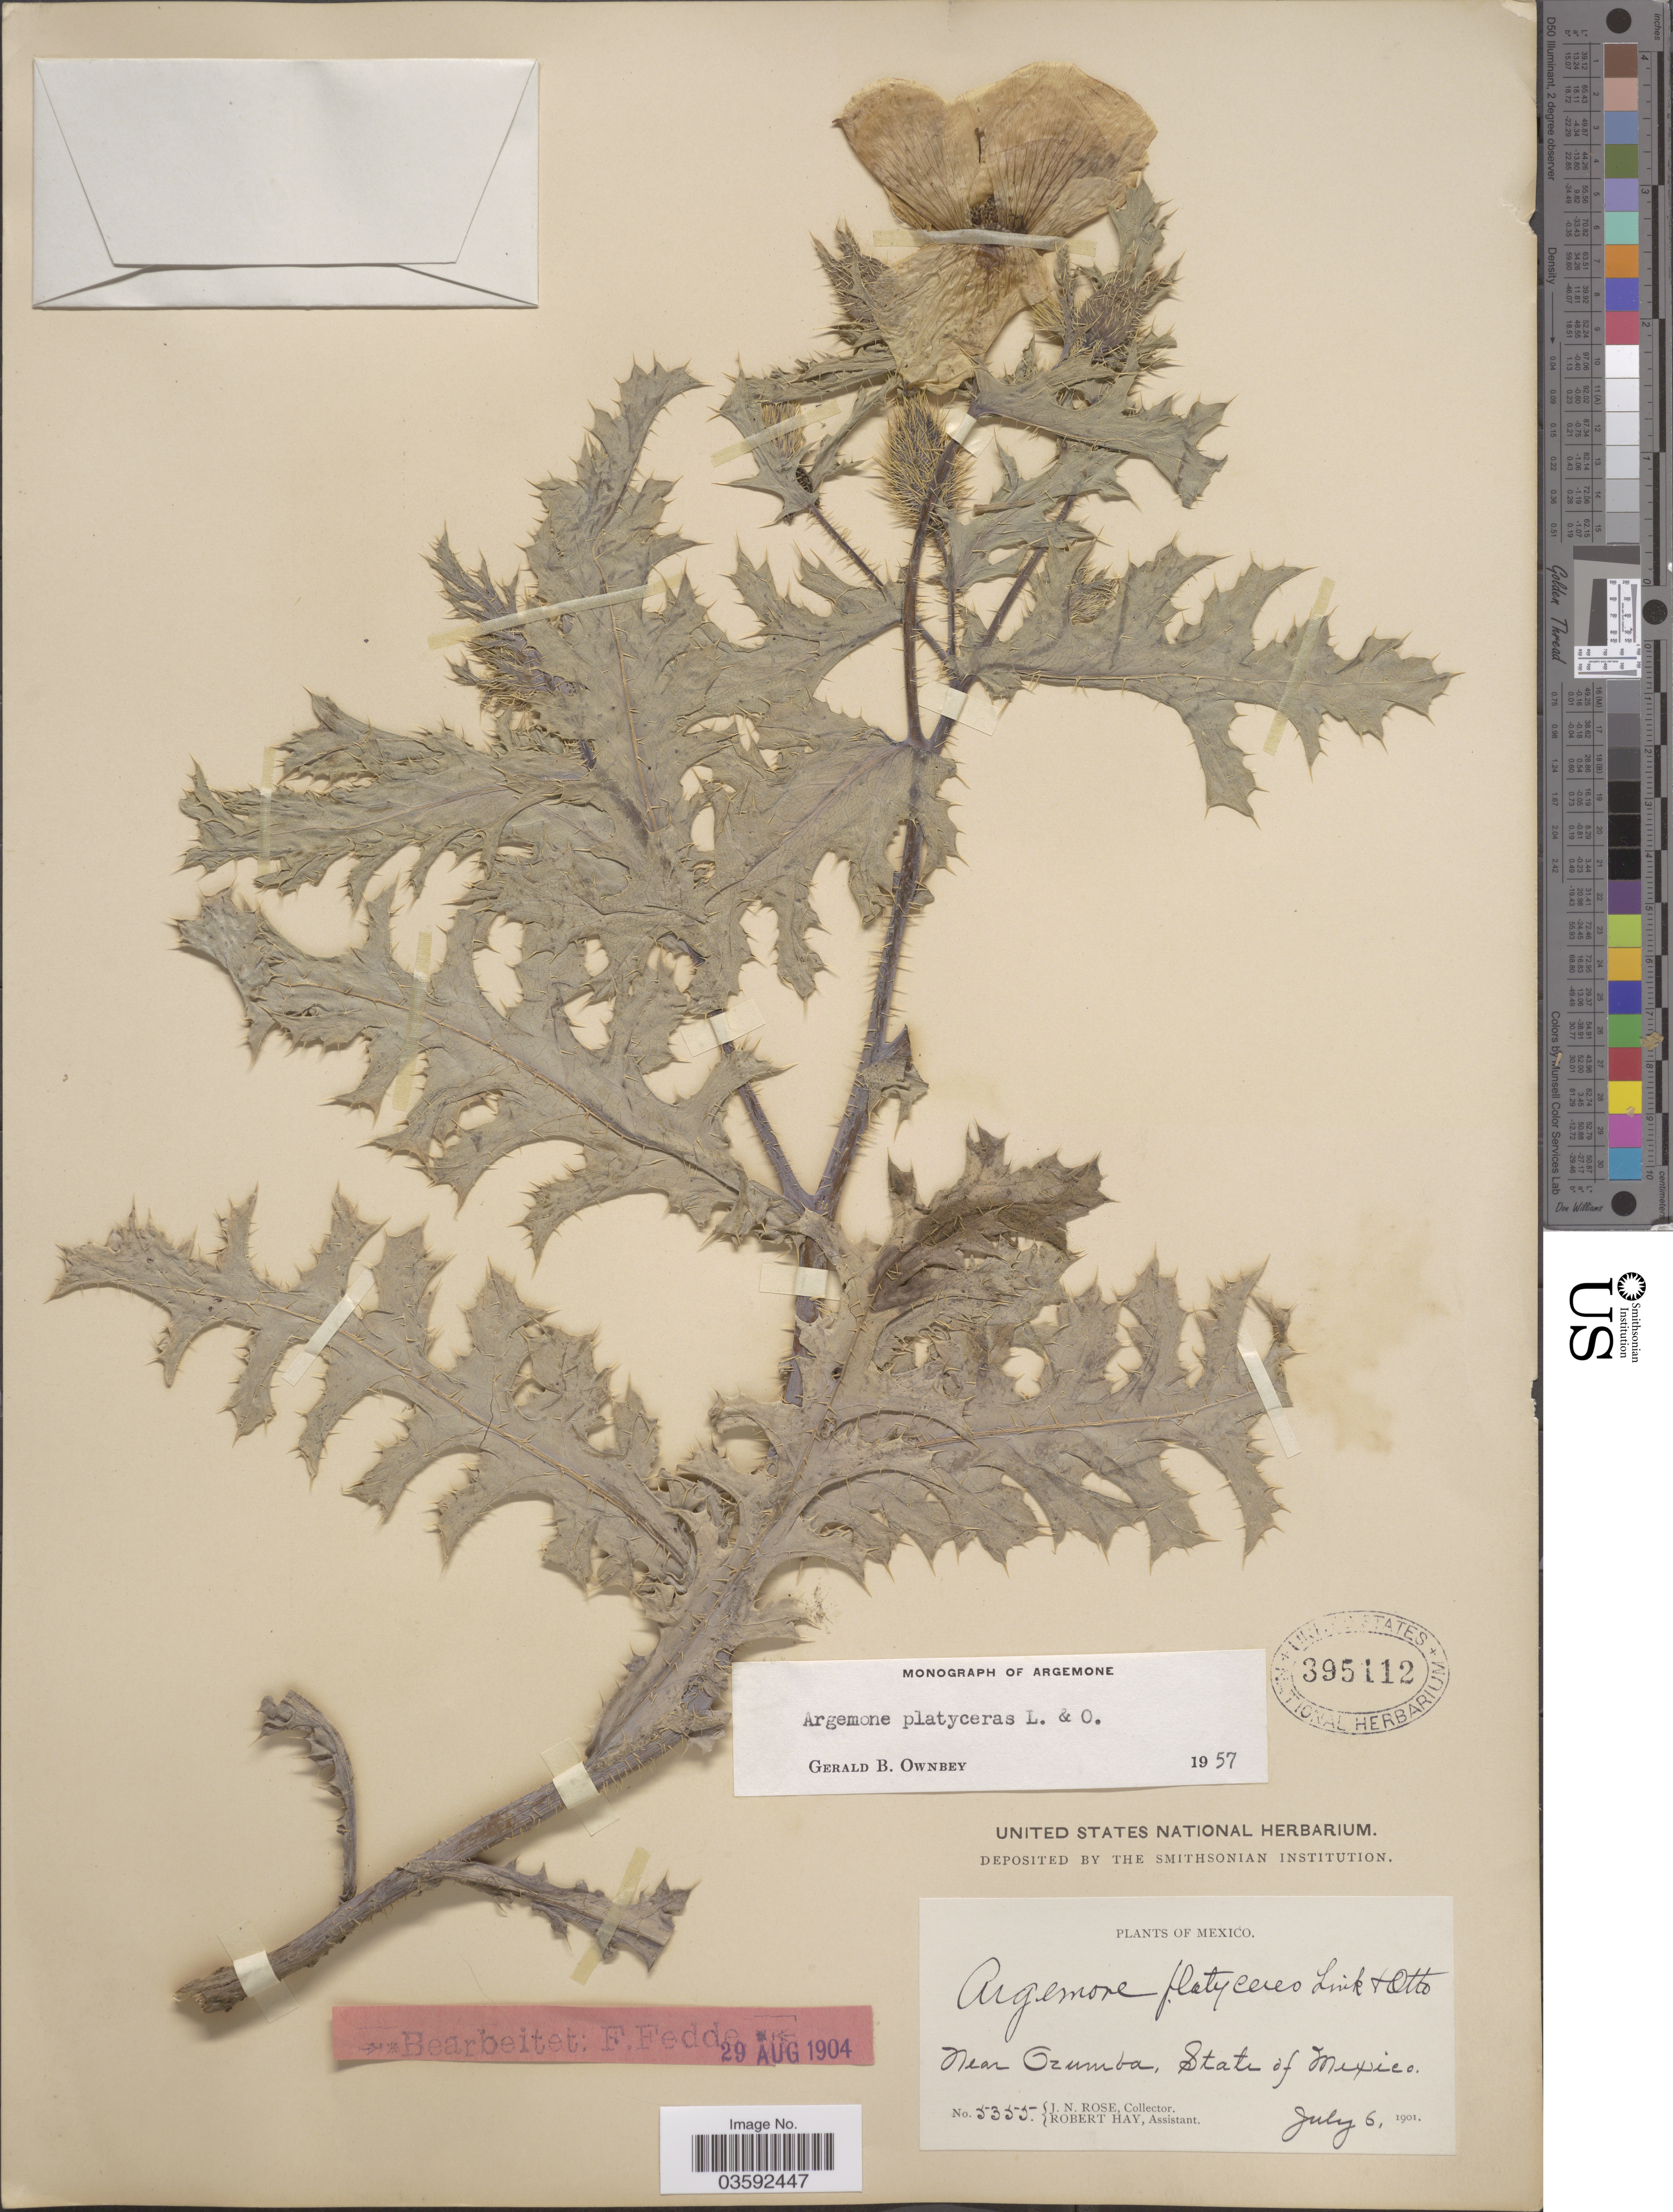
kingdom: Plantae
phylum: Tracheophyta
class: Magnoliopsida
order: Ranunculales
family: Papaveraceae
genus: Argemone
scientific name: Argemone platyceras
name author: Link & Otto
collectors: J. N. Rose & R. H. Hay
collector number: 5355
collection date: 1901-07-06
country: Mexico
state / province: México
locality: Near Ozumba.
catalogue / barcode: US 395112